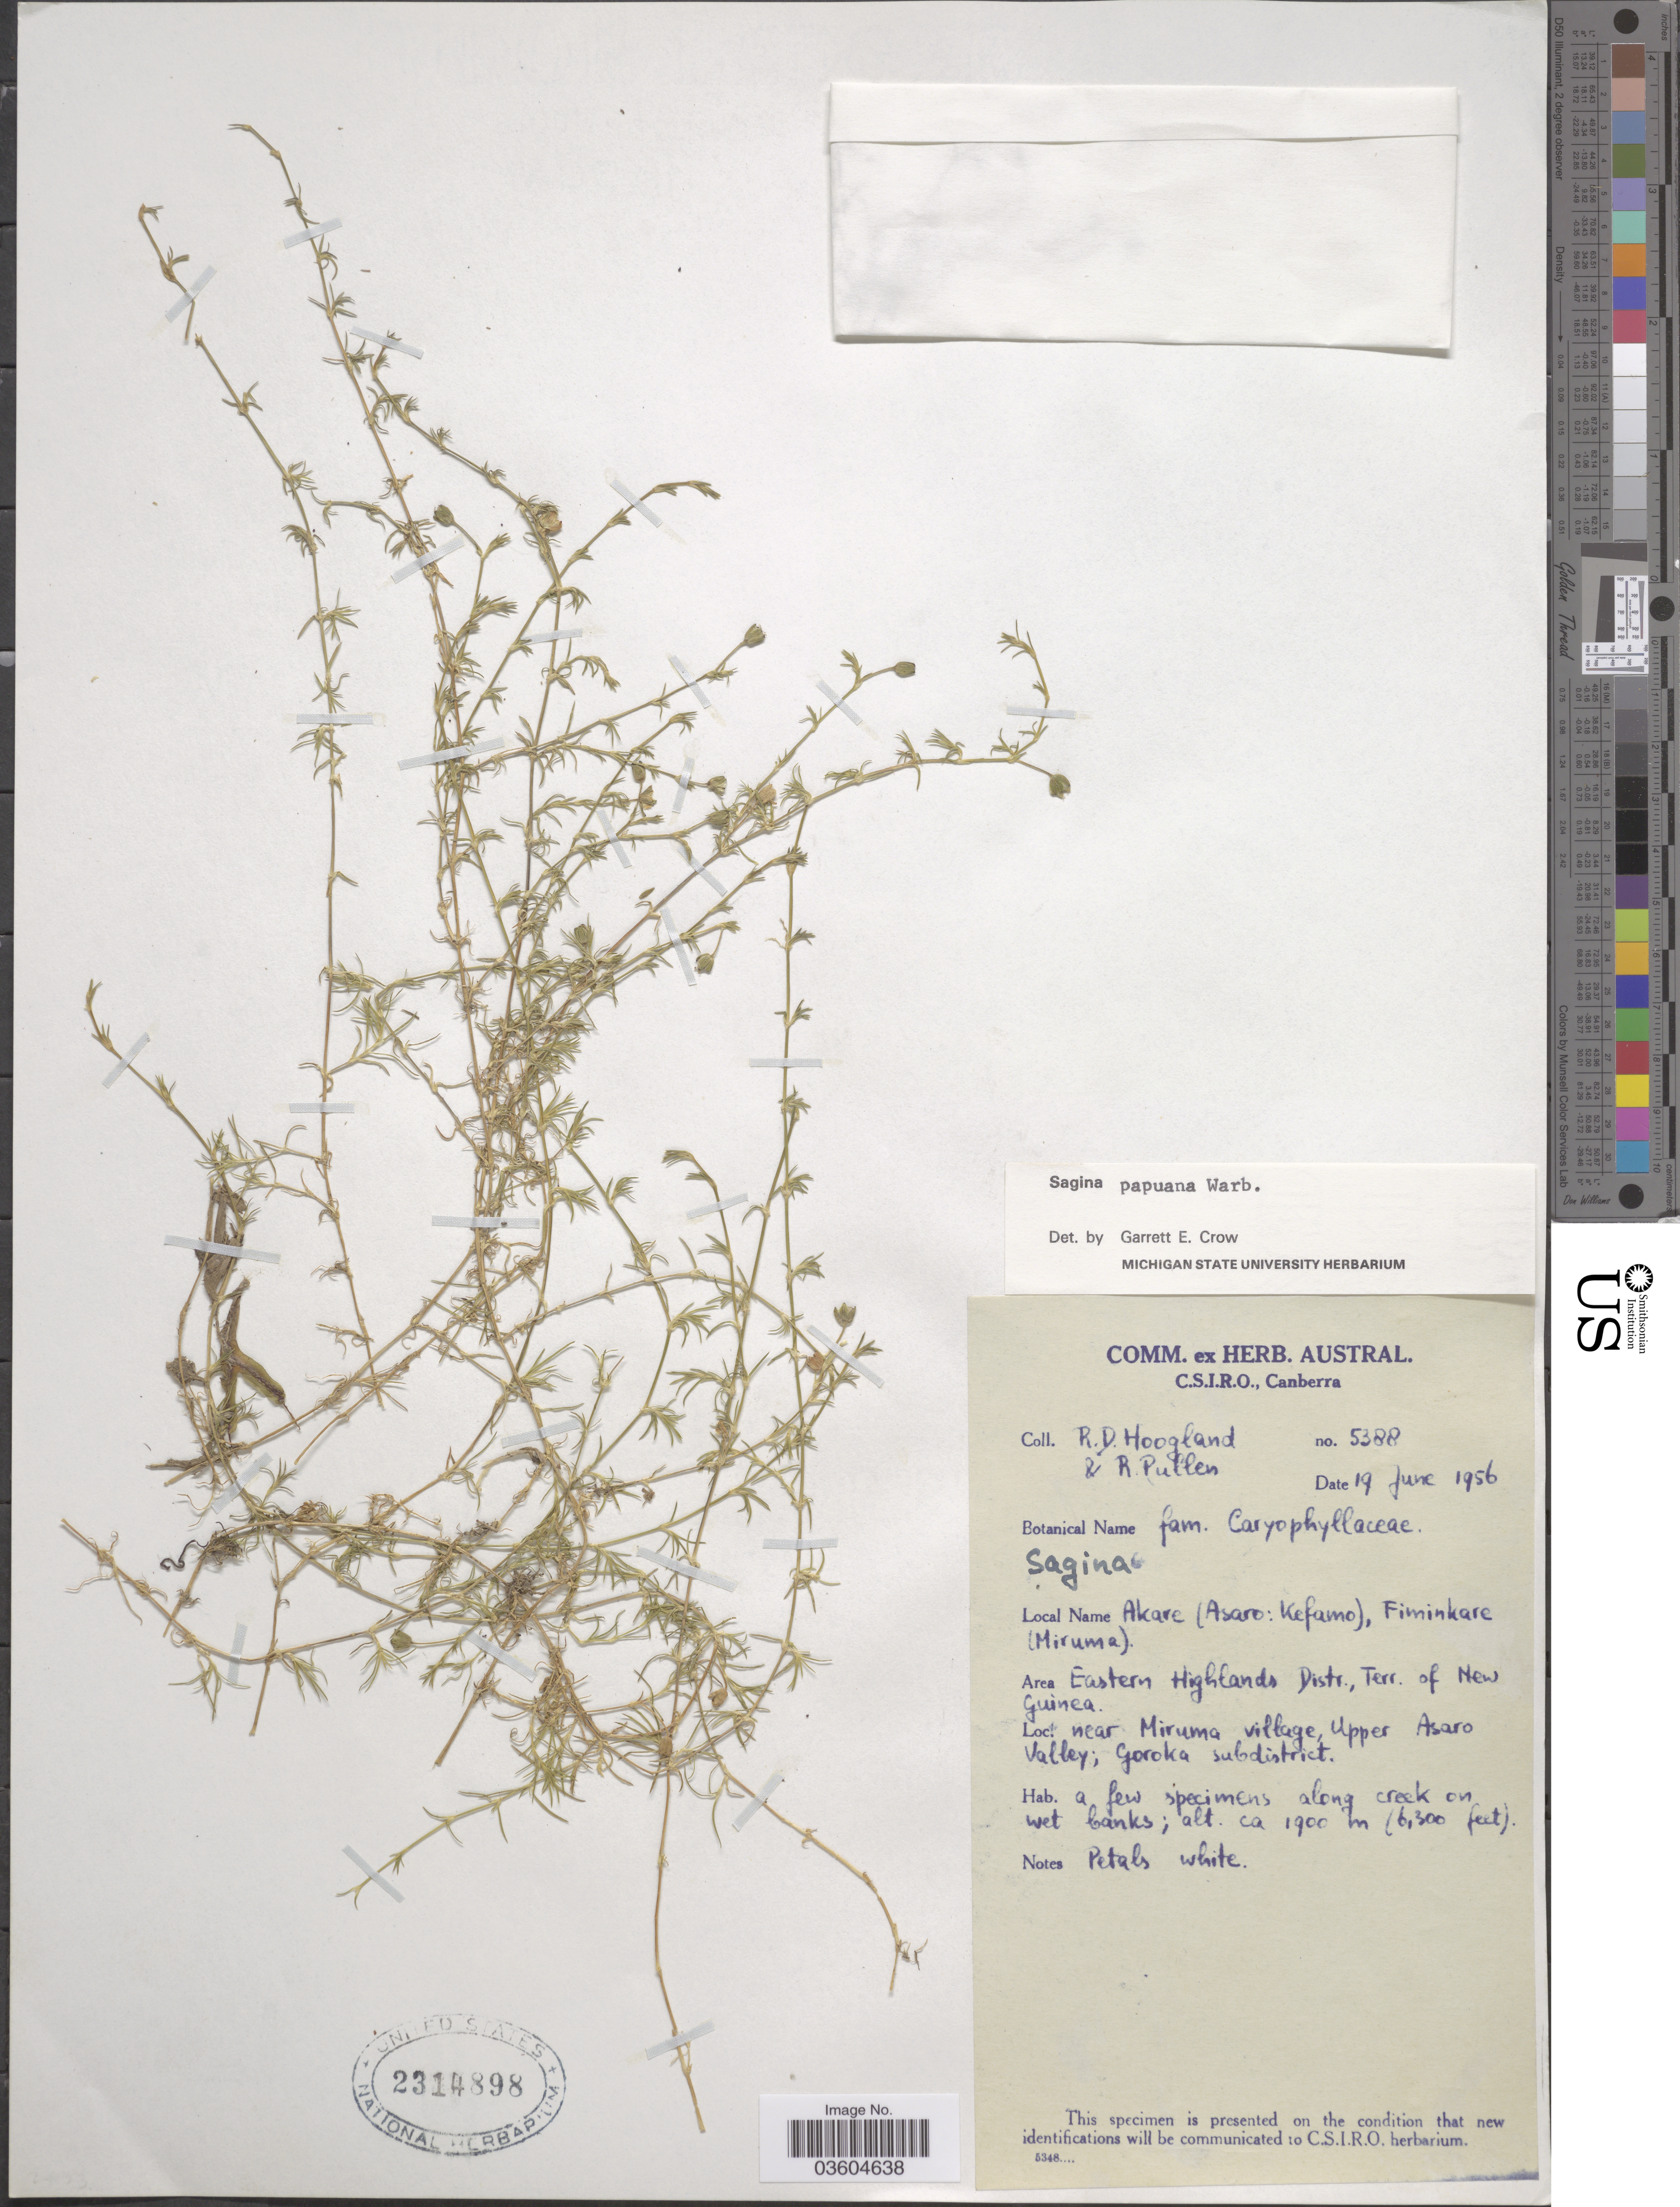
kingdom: Plantae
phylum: Tracheophyta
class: Magnoliopsida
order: Caryophyllales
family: Caryophyllaceae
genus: Sagina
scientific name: Sagina papuana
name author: Warb.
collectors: R. D. Hoogland & R. Pullen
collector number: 5388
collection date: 1956-06-19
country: Papua New Guinea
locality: Area Eastern Highlands Distr., Terr. of New Guinea. Near Miruma village, Upper Asaro Valley; Goroka subdistrict.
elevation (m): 1900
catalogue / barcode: US 2314898